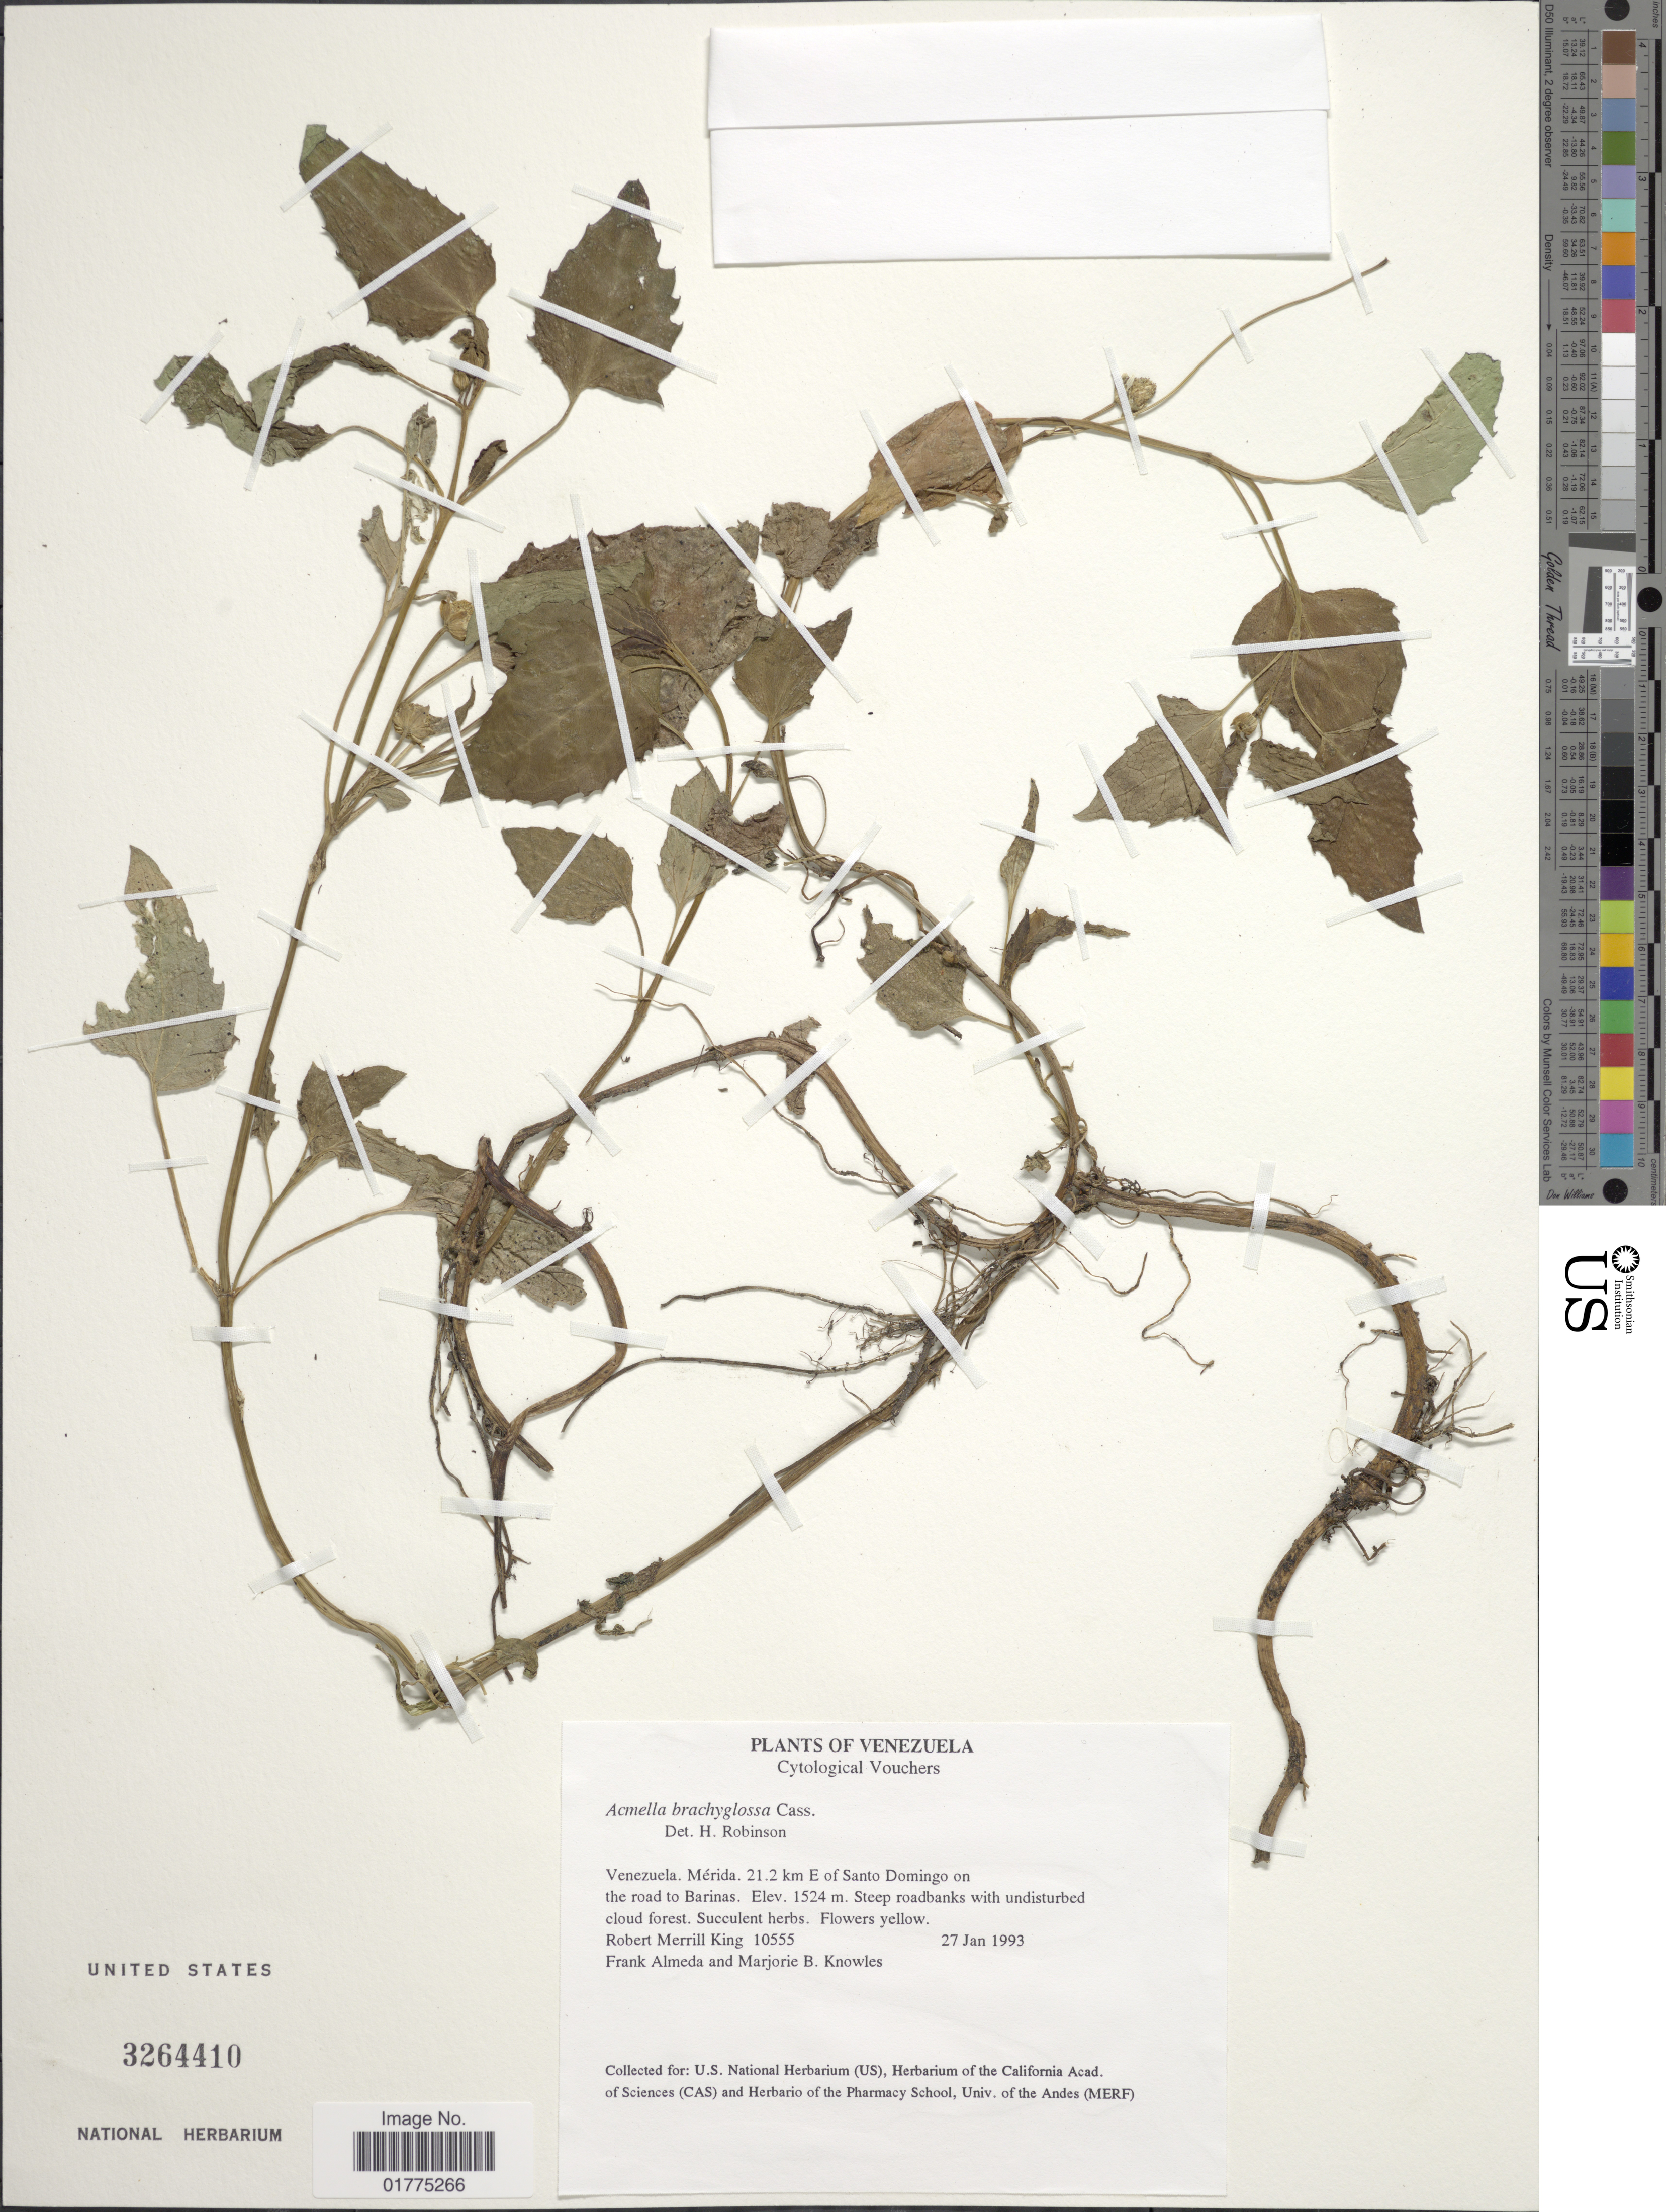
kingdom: Plantae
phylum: Tracheophyta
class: Magnoliopsida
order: Asterales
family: Asteraceae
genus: Acmella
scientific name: Acmella brachyglossa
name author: Cass.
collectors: R. M. King, F. Almeda & M. B. Knowles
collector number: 10555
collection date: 1993-01-27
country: Venezuela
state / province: Mérida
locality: Merida, 21.2 km E of Santo Domingo on the road to Barinas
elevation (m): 1524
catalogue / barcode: US 3264410